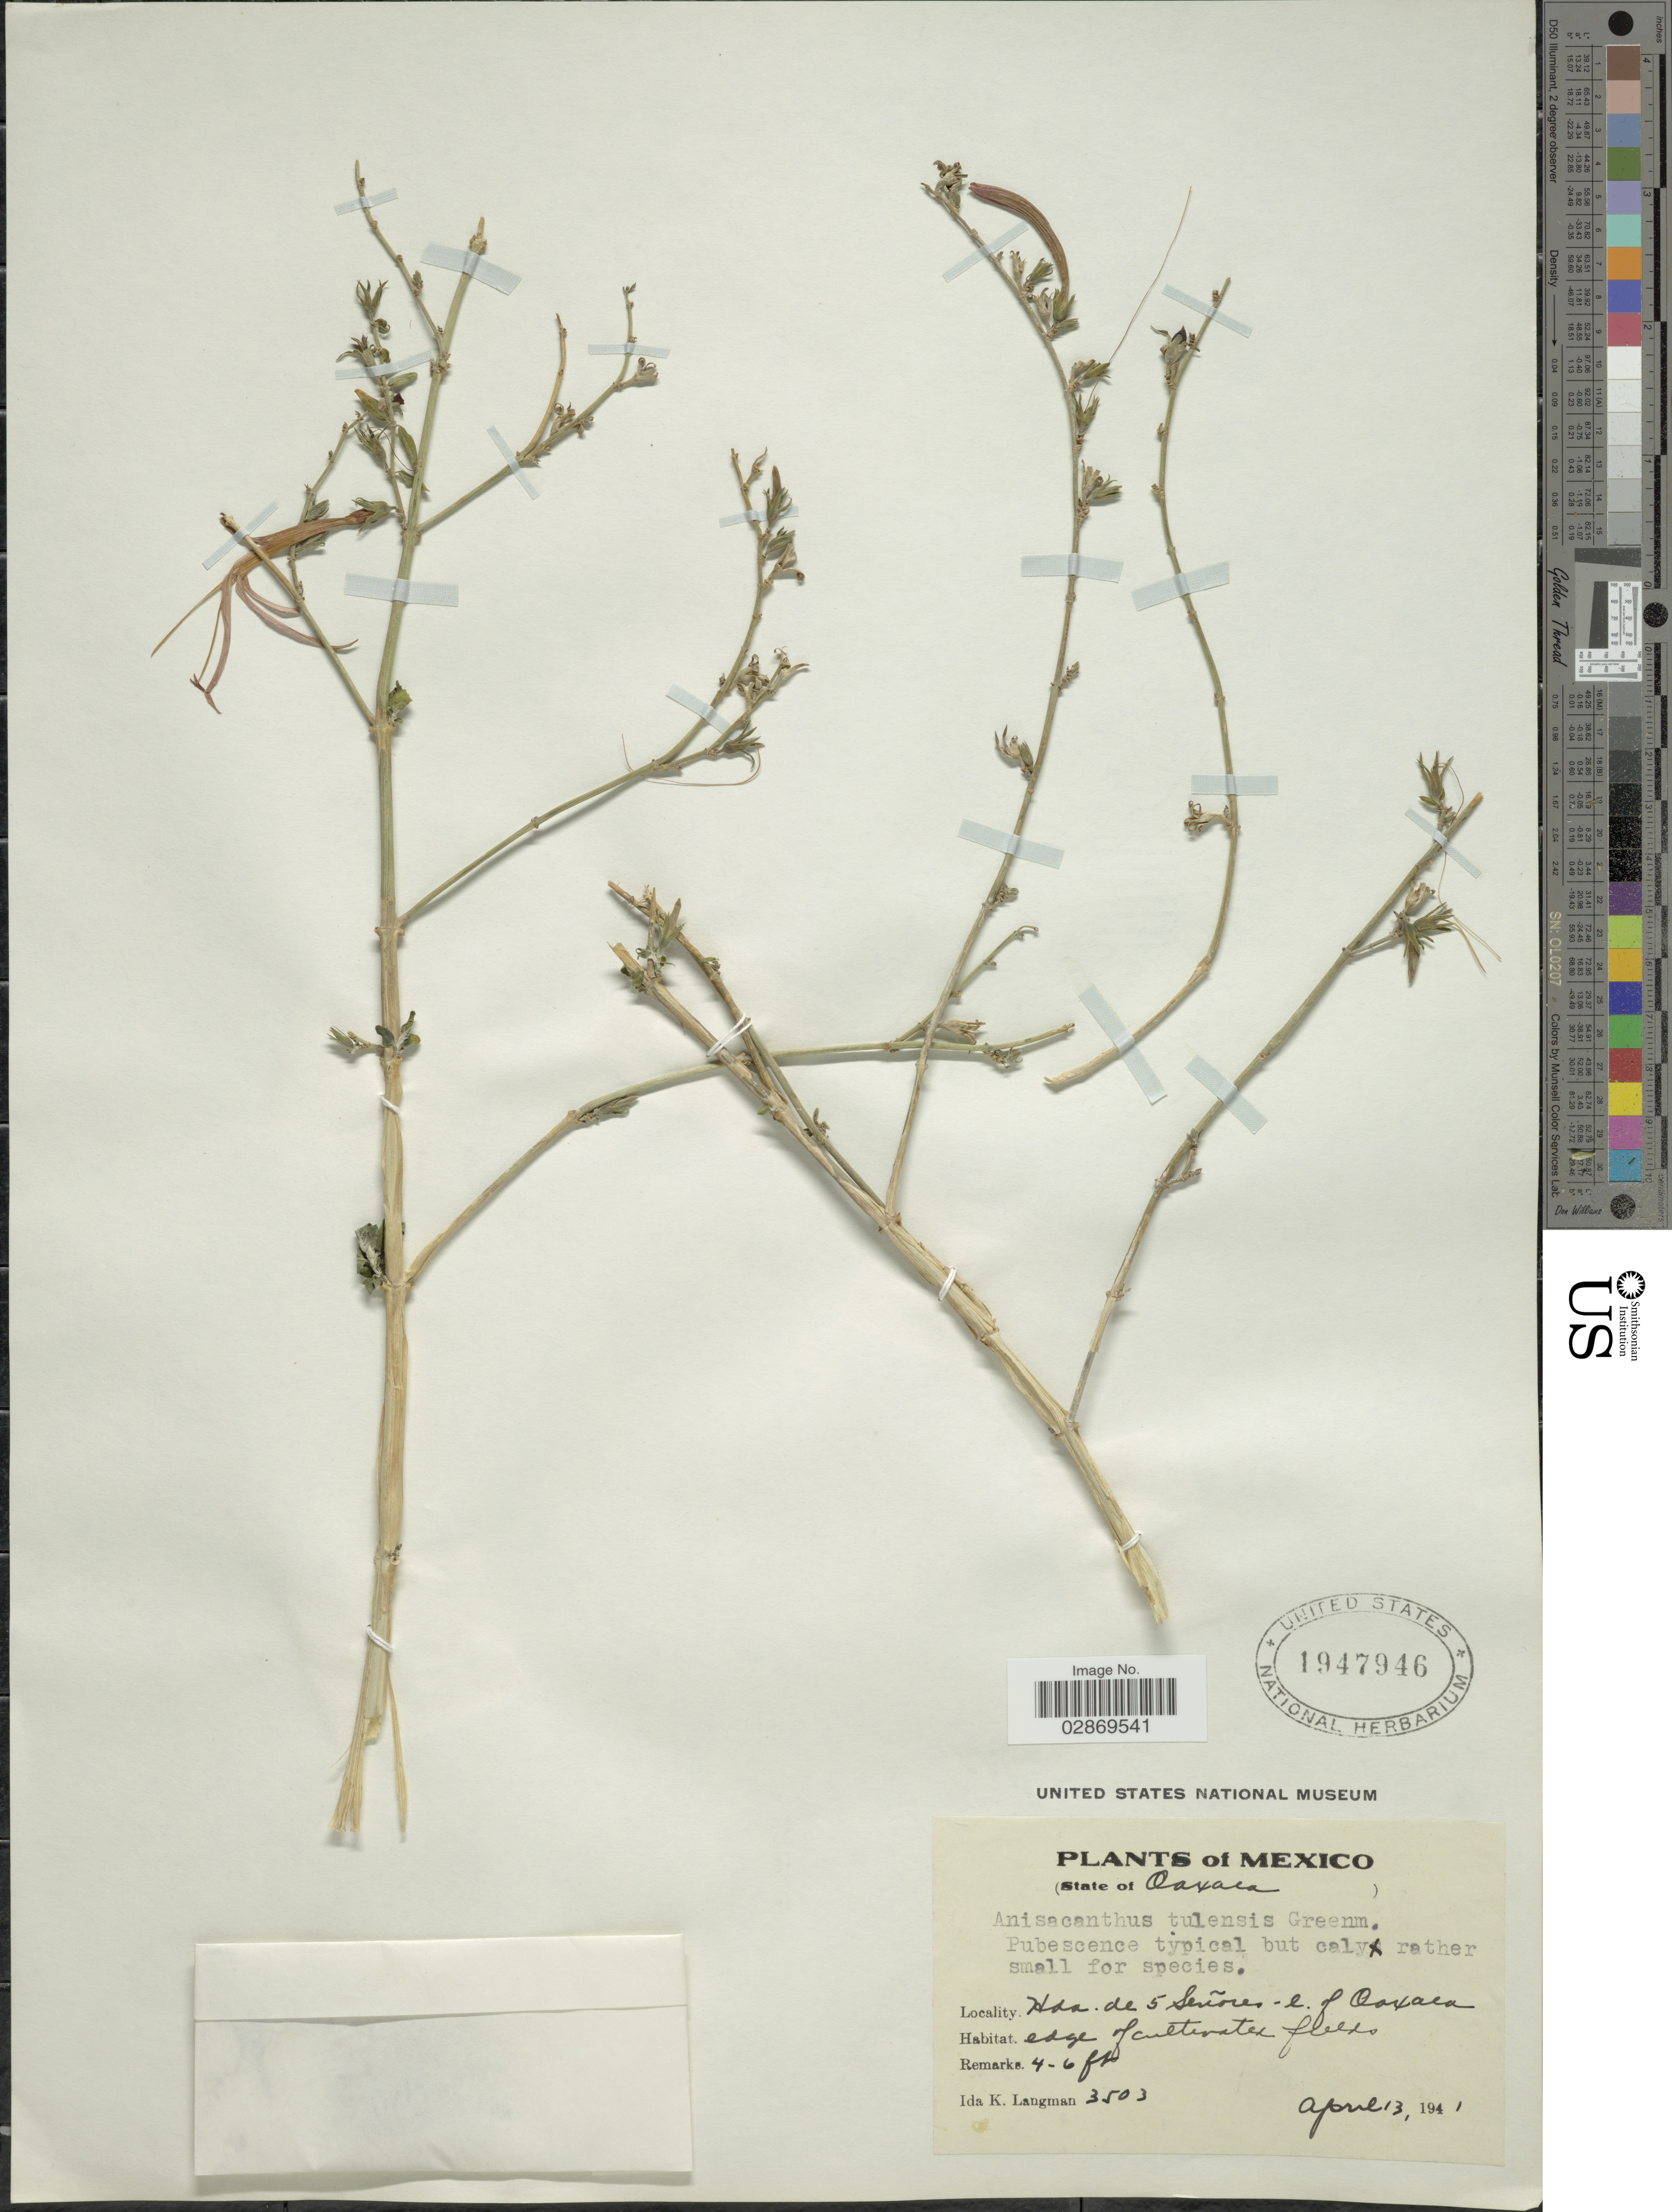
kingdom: Plantae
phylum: Tracheophyta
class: Magnoliopsida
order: Lamiales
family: Acanthaceae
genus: Anisacanthus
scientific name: Anisacanthus tulensis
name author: Greenm.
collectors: I. K. Langman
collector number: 3503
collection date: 1941-04-13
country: Mexico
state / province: Oaxaca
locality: Hda. de 5 Señores e. of Oaxaca.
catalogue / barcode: US 1947946